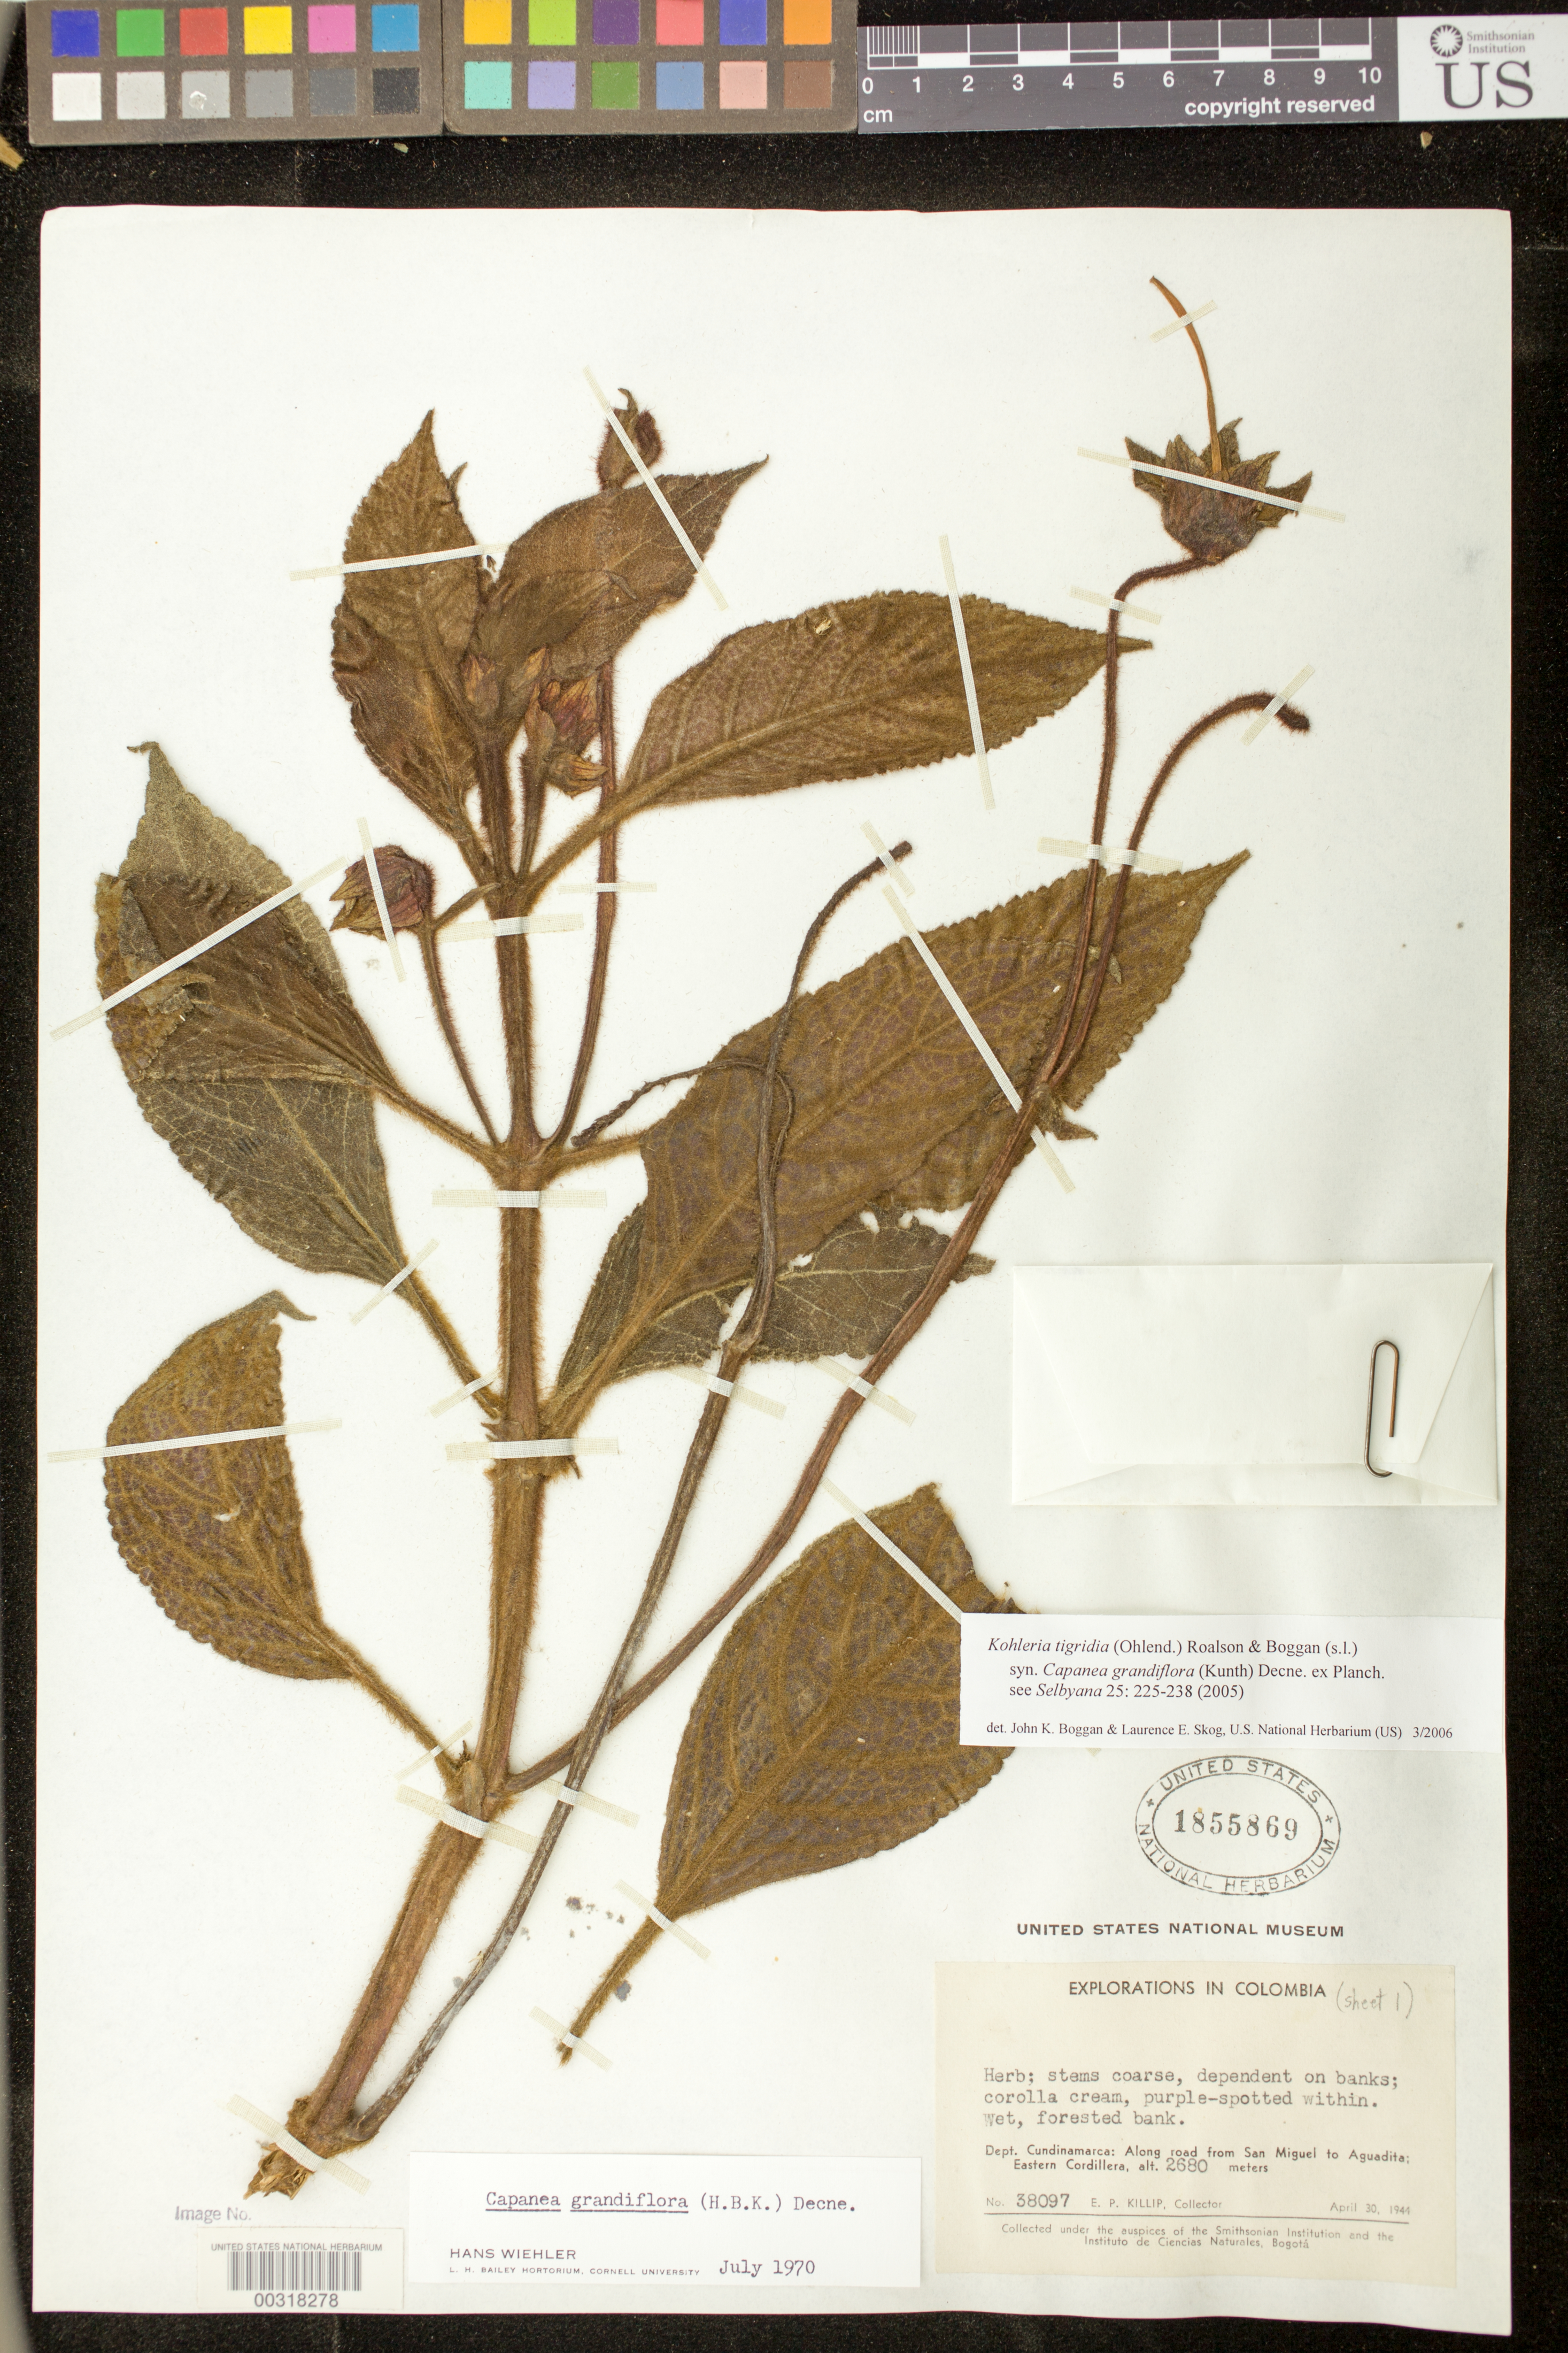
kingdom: Plantae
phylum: Tracheophyta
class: Magnoliopsida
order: Lamiales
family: Gesneriaceae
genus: Kohleria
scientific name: Kohleria tigridia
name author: (Ohlend.) Roalson & Boggan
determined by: Boggan, J. K.; Skog, L. E.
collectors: E. P. Killip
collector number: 38097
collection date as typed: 30 Apr 1944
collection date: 1944-04-30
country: Colombia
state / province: Cundinamarca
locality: Along road from San Miguel to Aguadita, eastern Cordillera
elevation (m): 2680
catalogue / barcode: US 1855869